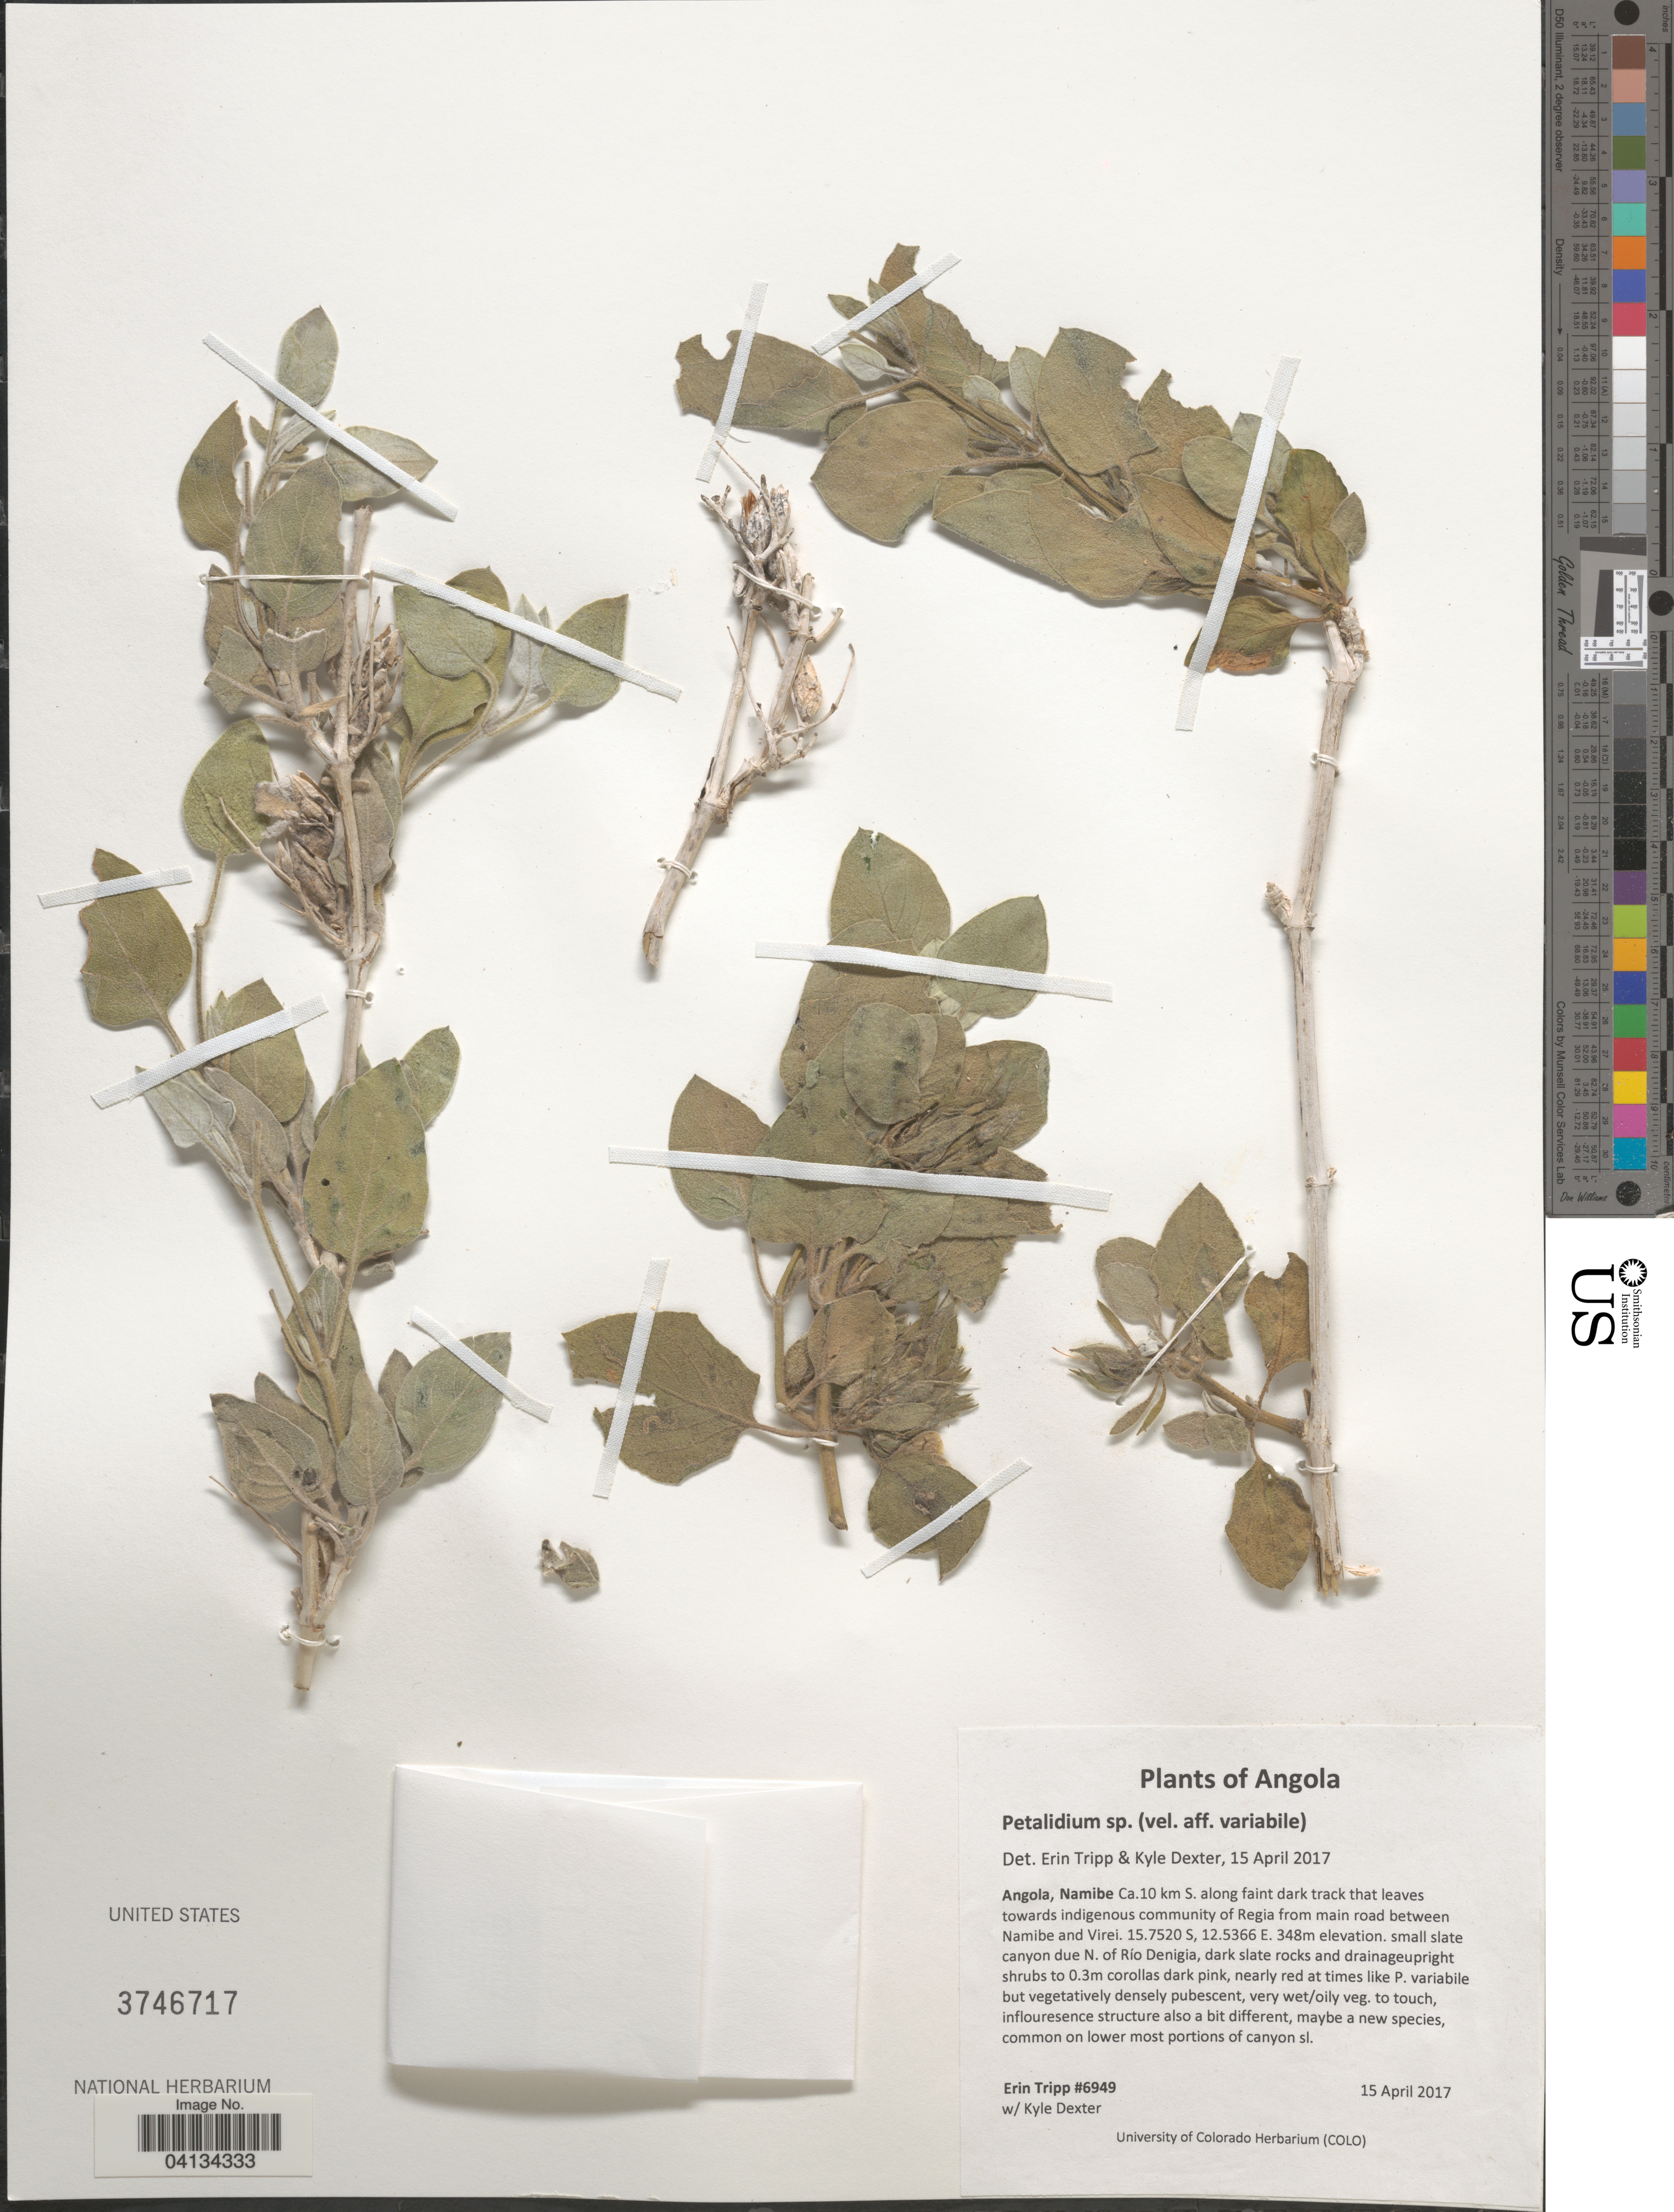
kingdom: Plantae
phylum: Tracheophyta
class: Magnoliopsida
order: Lamiales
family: Acanthaceae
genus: Petalidium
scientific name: Petalidium sp.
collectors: E. Tripp & K. Dexter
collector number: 6949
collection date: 2017-04-15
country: Angola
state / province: Namibe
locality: Ca. 10 km S. along faint dark track that leaves towards indigenous community of Regio from main road between Namibe and Virei. Small slate canyon due N. of Río Denigia.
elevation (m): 348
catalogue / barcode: US 3746717